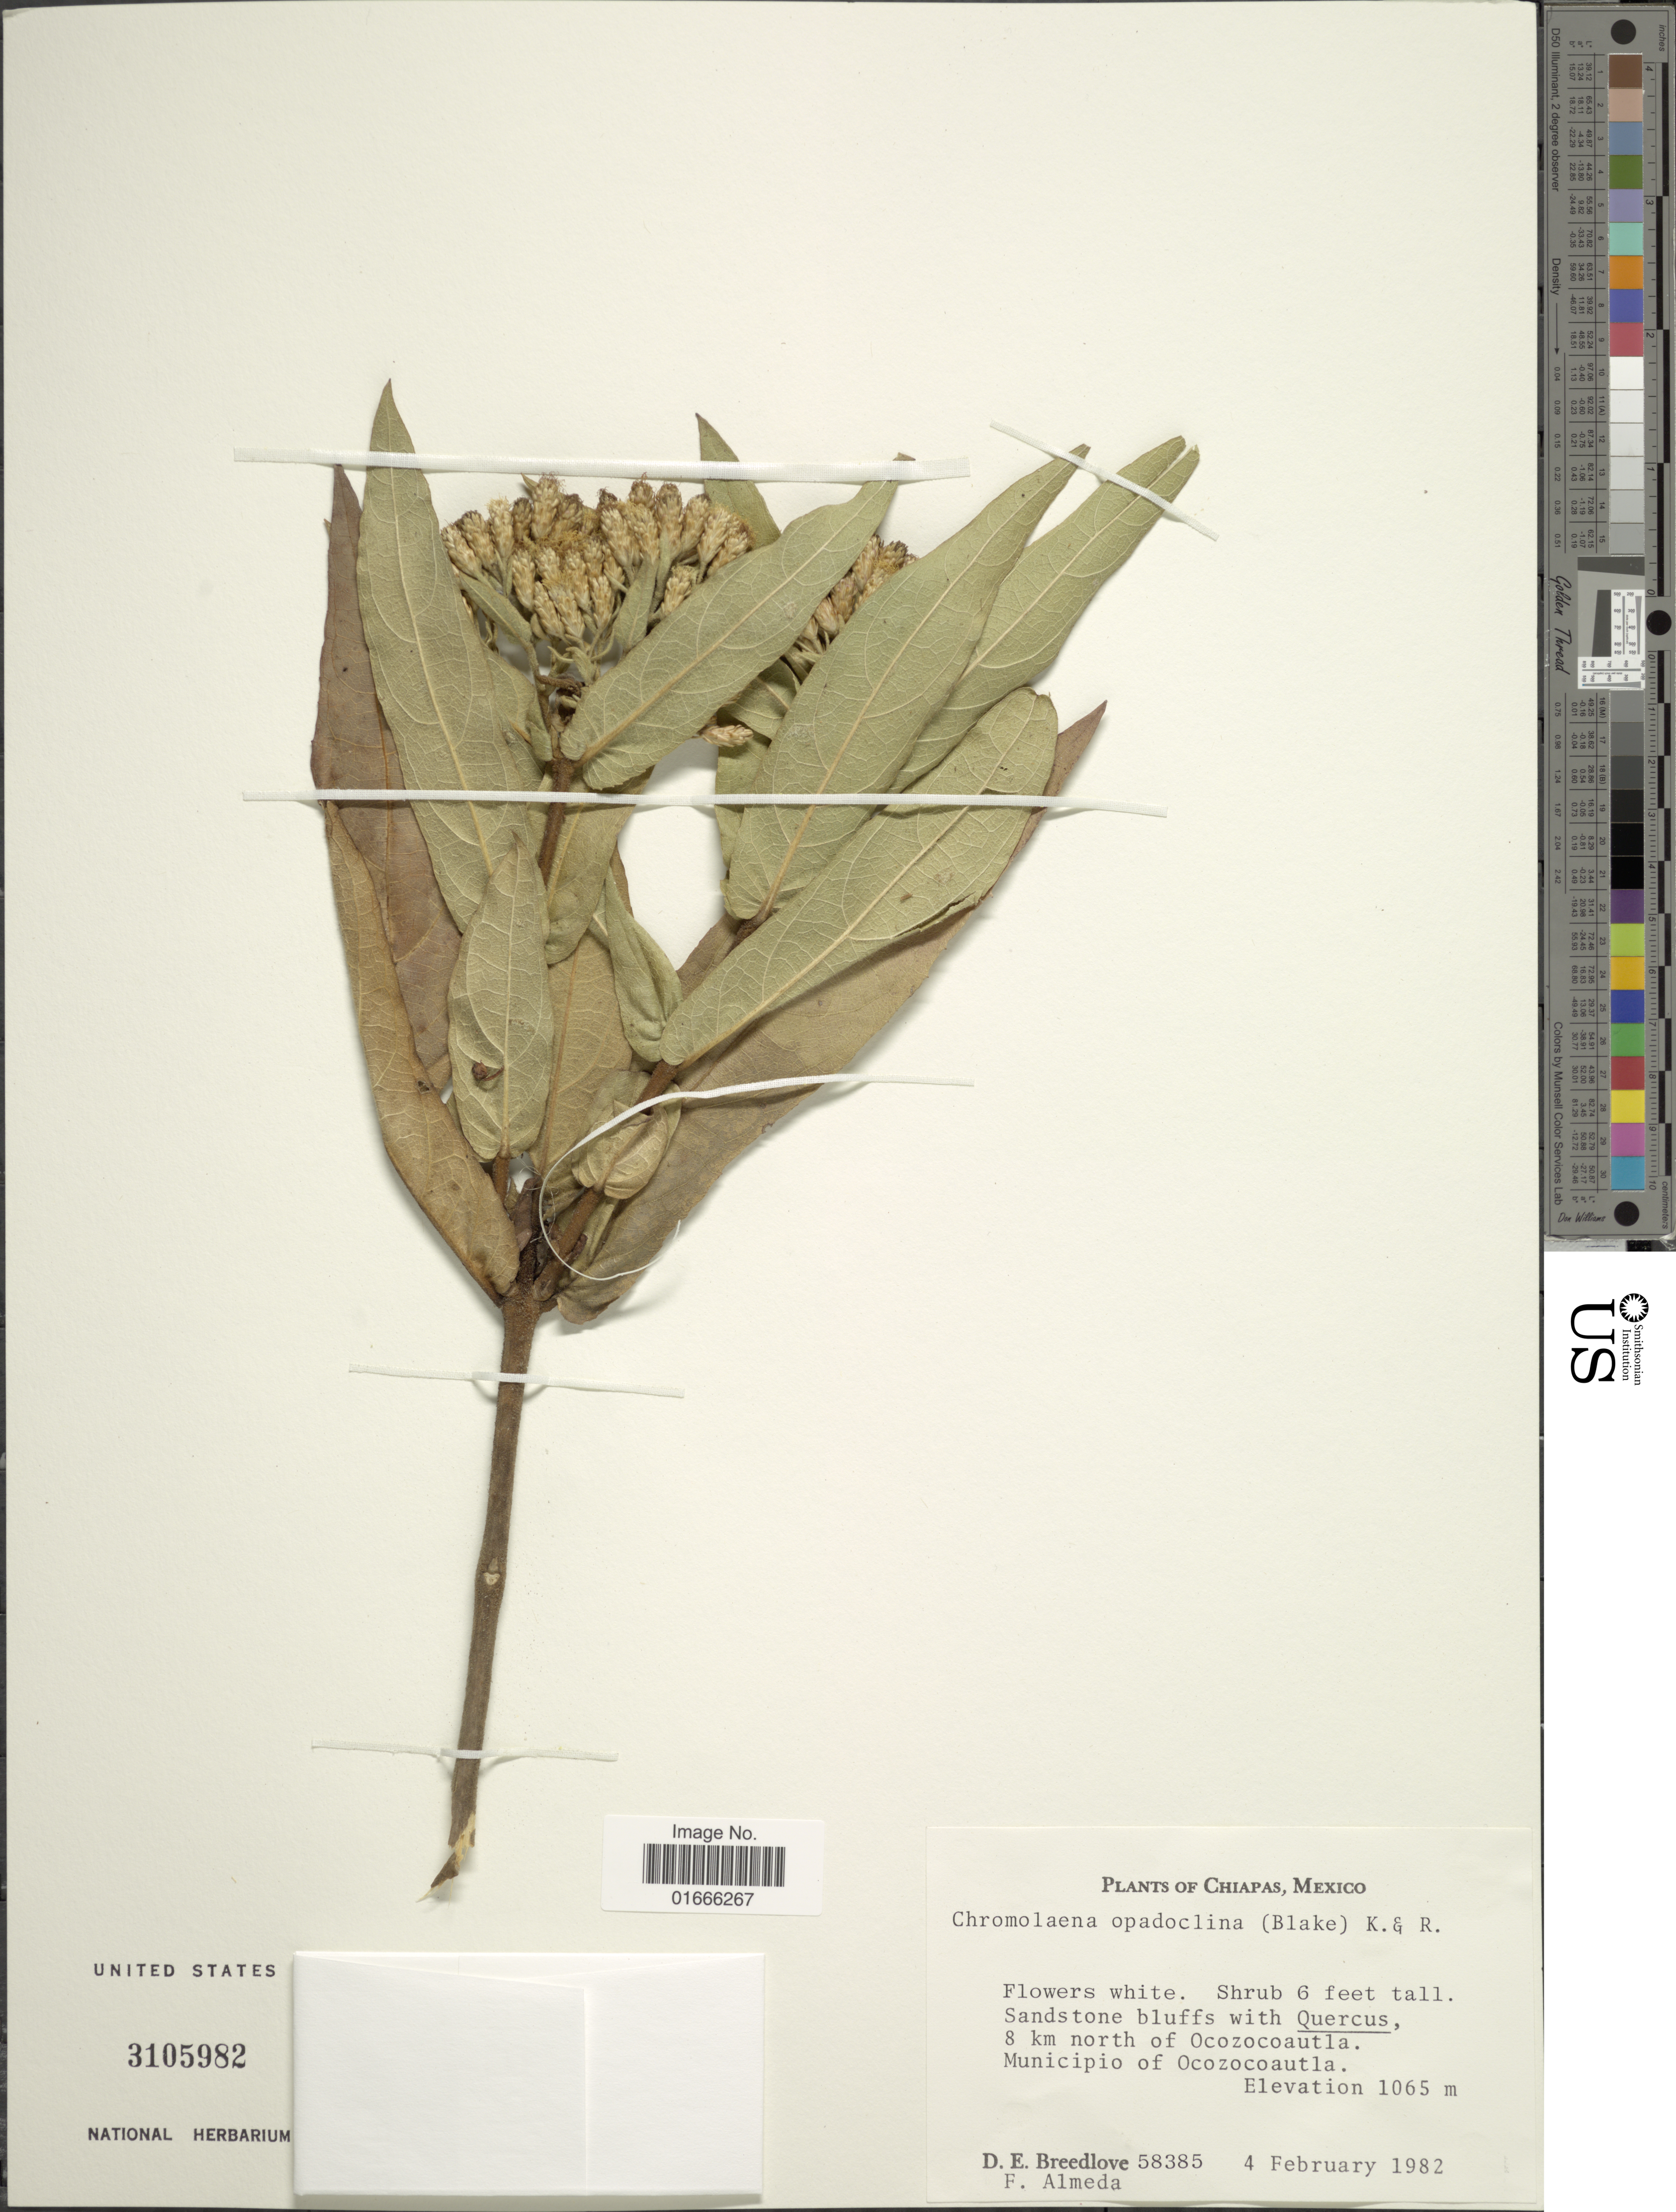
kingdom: Plantae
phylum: Tracheophyta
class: Magnoliopsida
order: Asterales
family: Asteraceae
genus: Chromolaena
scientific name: Chromolaena opadoclinia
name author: (Blake) R.M. King & H. Rob.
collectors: D. E. Breedlove & F. Almeda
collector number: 58385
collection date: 1982-02-04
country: Mexico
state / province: Chiapas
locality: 8 km north of Ocozocoautla,Municipio of Ocozocoautla.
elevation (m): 1065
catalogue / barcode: US 3105982